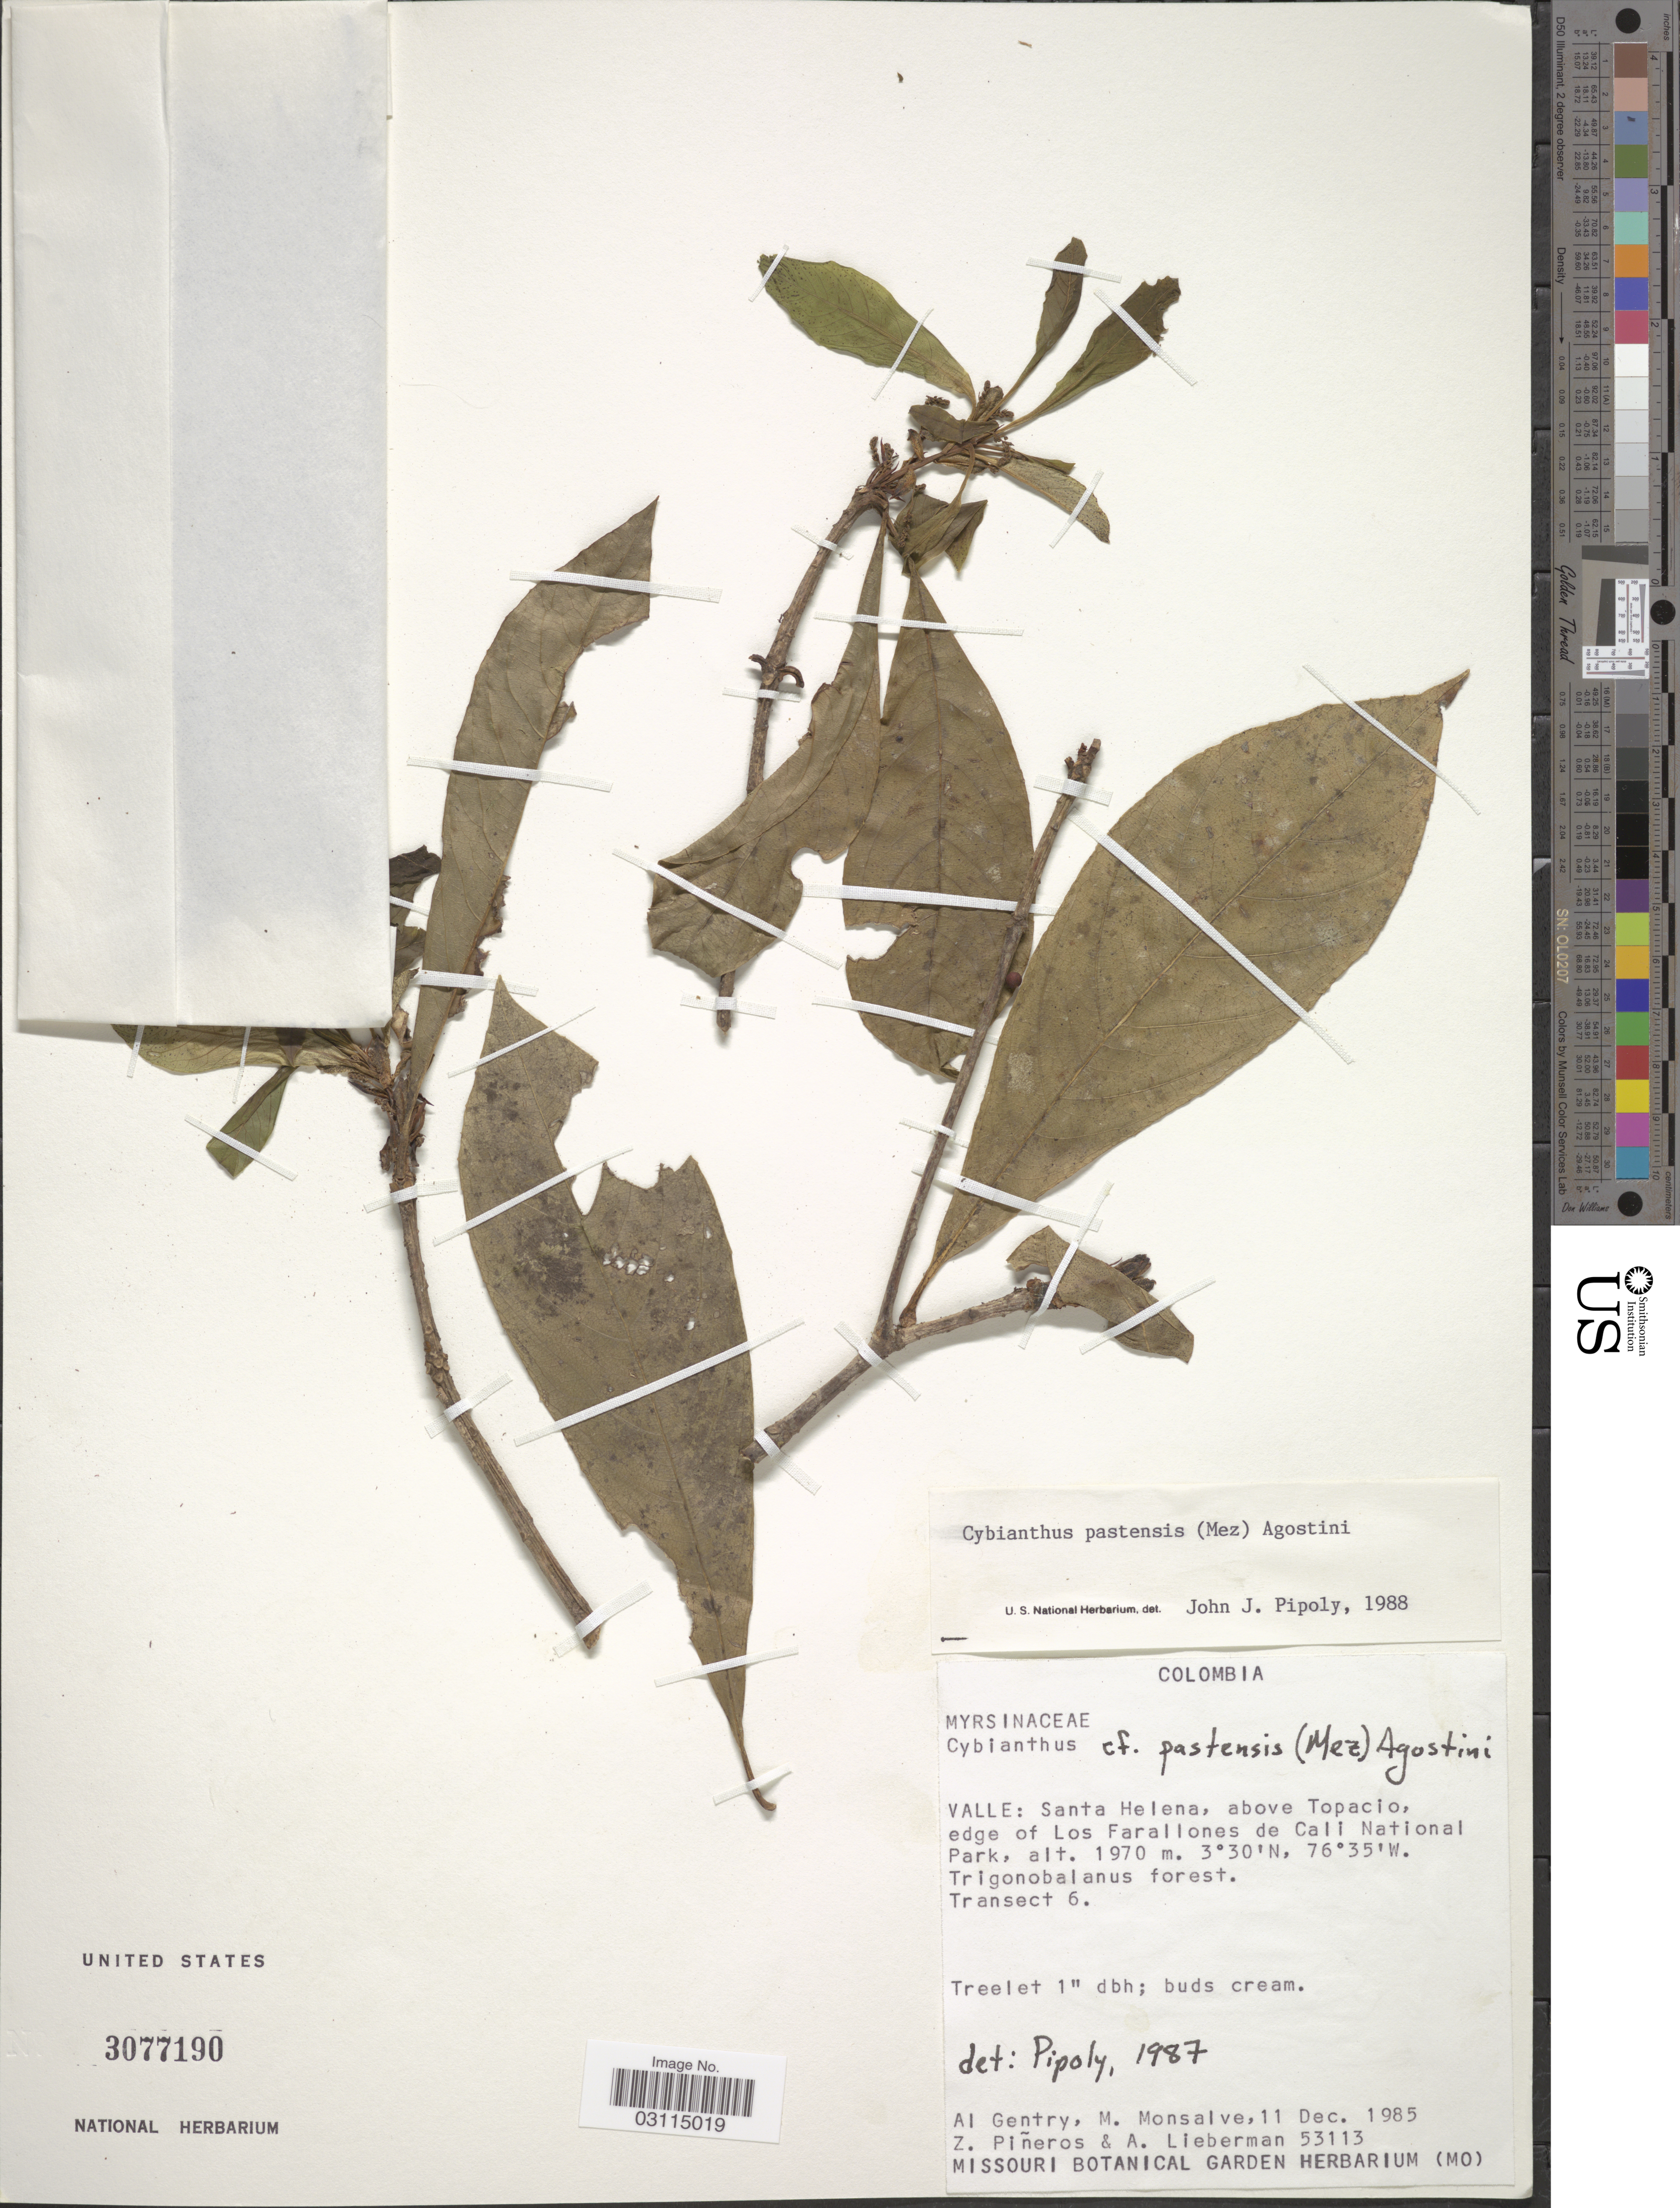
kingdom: Plantae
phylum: Tracheophyta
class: Magnoliopsida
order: Ericales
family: Primulaceae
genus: Cybianthus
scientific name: Cybianthus pastensis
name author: (Mez) G. Agostini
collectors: A. H. Gentry, M. Monsalve, Z. Piñeros & A. Lieberman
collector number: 53113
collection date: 1985-12-11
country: Colombia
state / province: Valle del Cauca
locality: Valle: Santa Helena,above Topacio, edge of Los Faralloned de Cali National Park.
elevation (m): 1970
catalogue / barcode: US 3077190